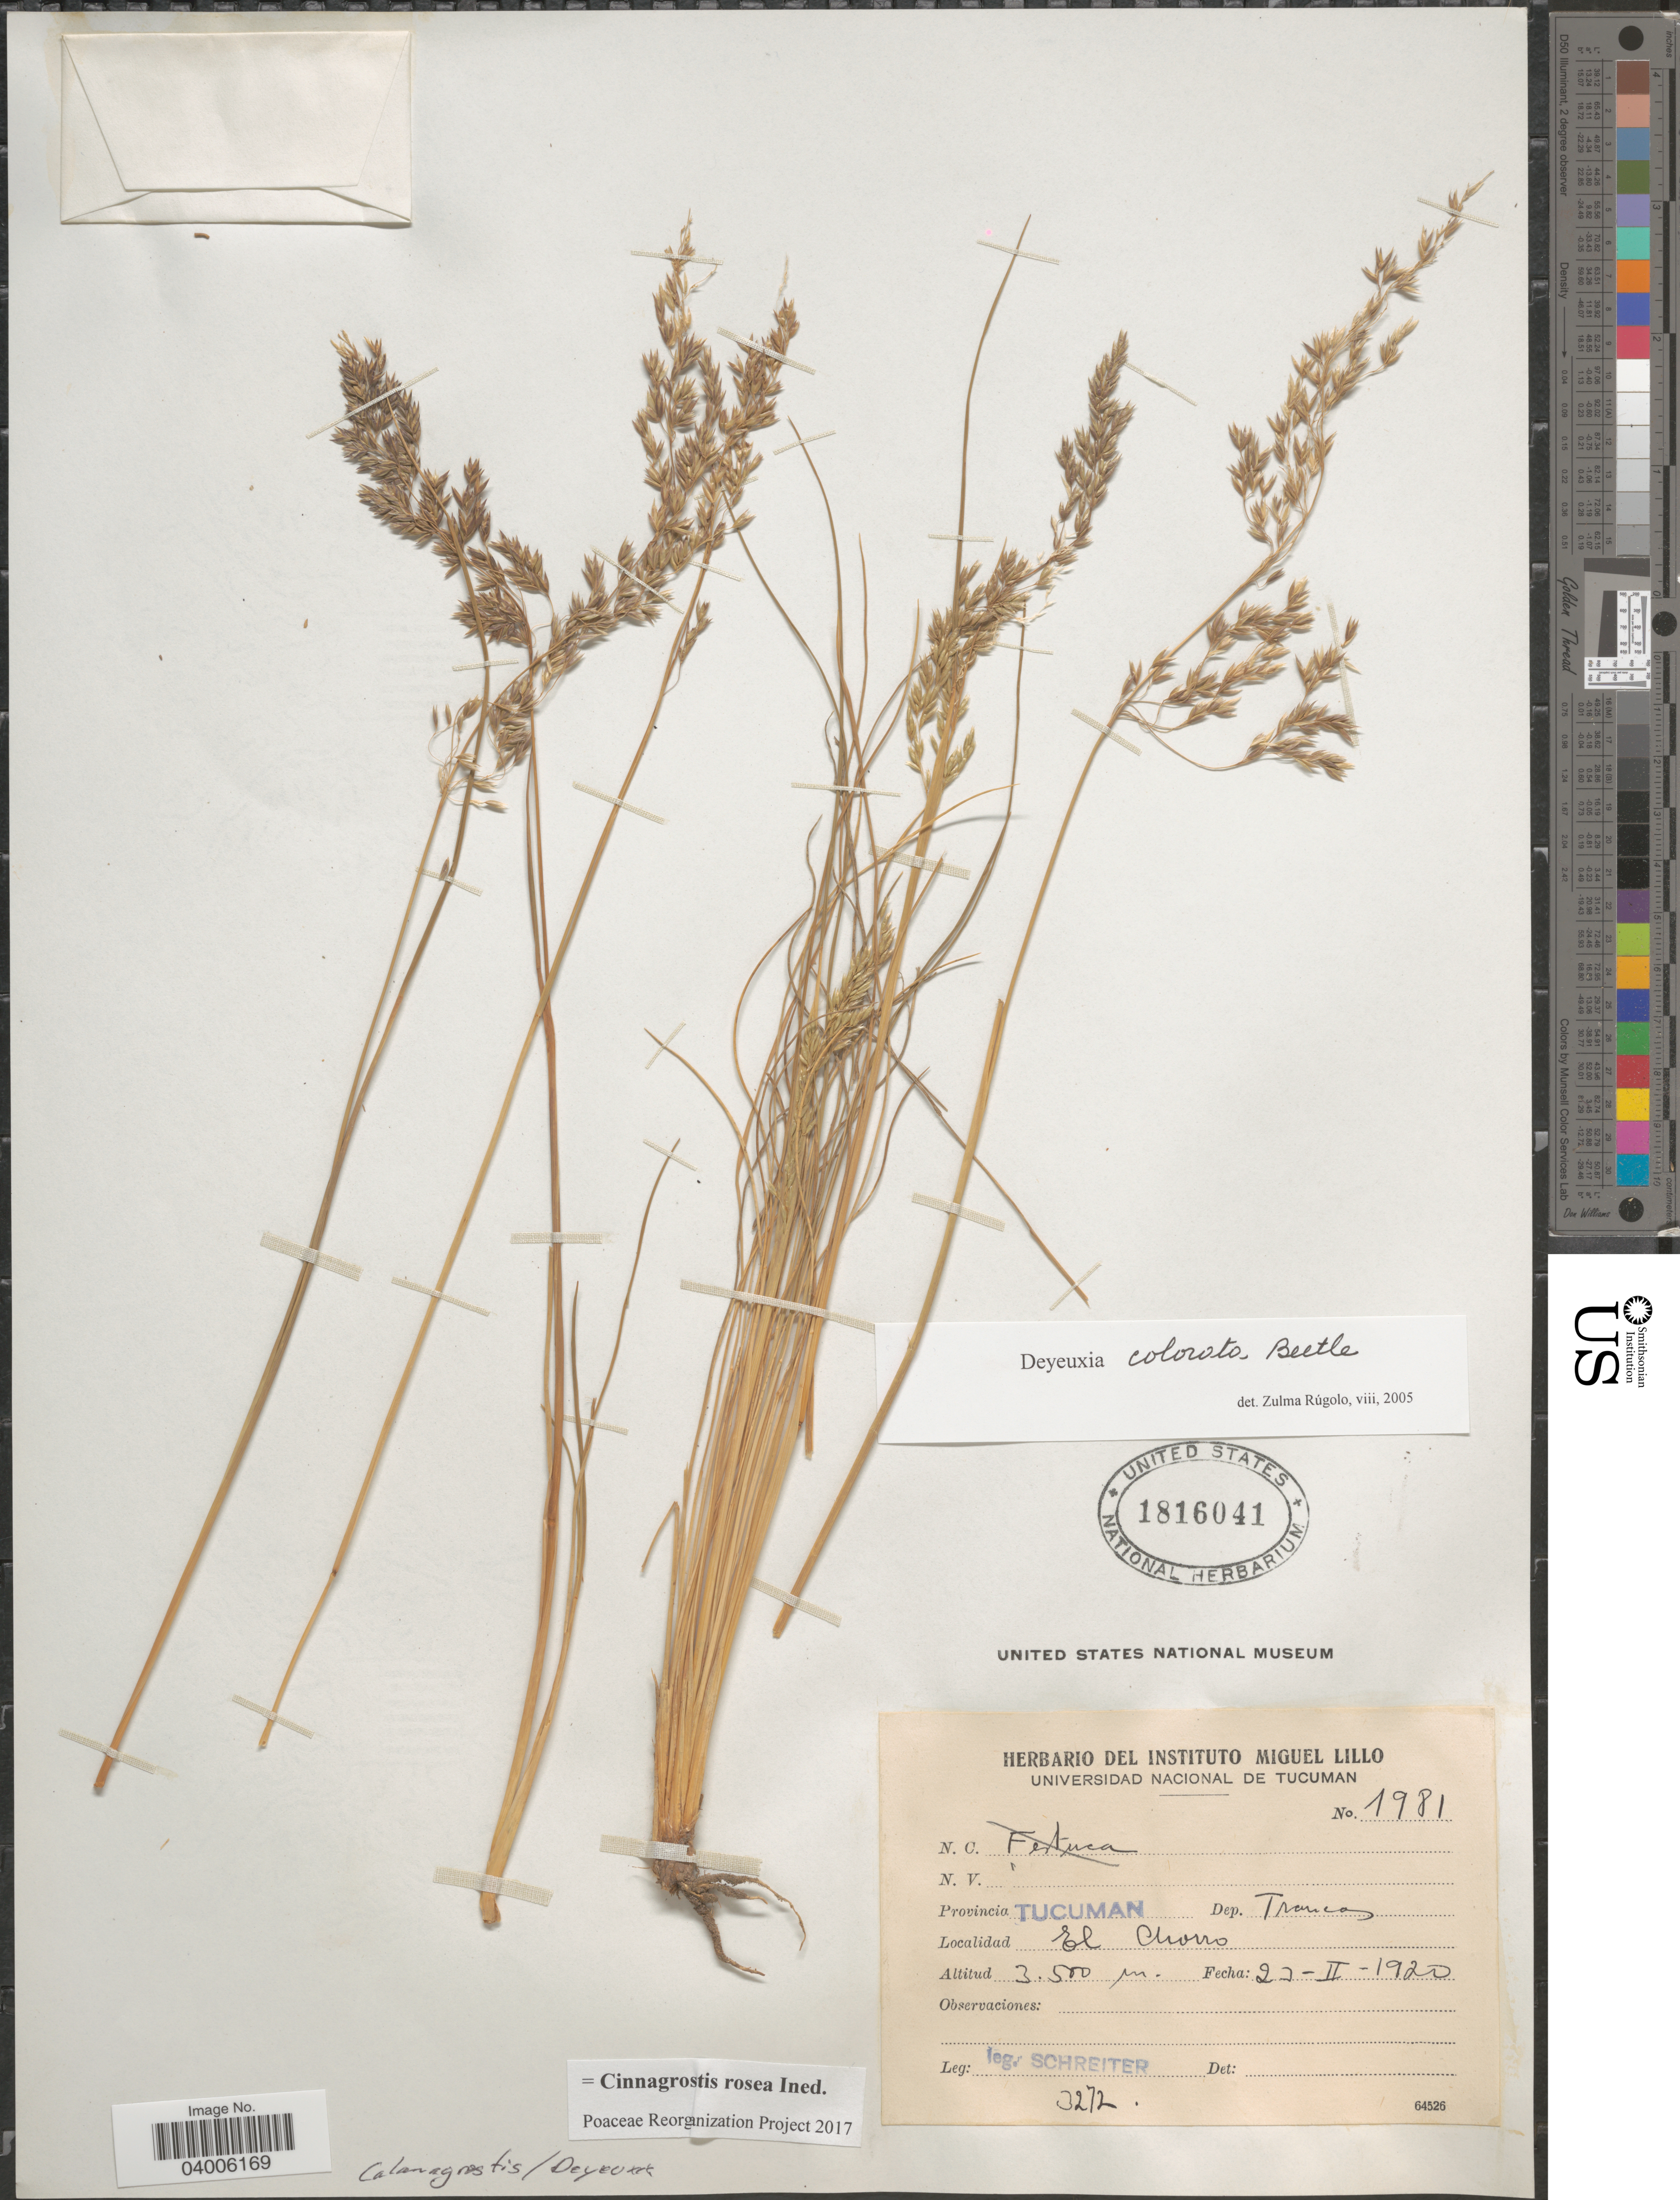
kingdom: Plantae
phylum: Tracheophyta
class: Liliopsida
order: Poales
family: Poaceae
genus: Cinnagrostis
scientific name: Cinnagrostis rosea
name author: (Griseb.) P.M. Peterson et al.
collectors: -. Schreiter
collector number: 3272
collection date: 1920-02-23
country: Argentina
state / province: Tucuman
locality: Dep.Trancas. El Chorro.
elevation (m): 3500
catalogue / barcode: US 1816041